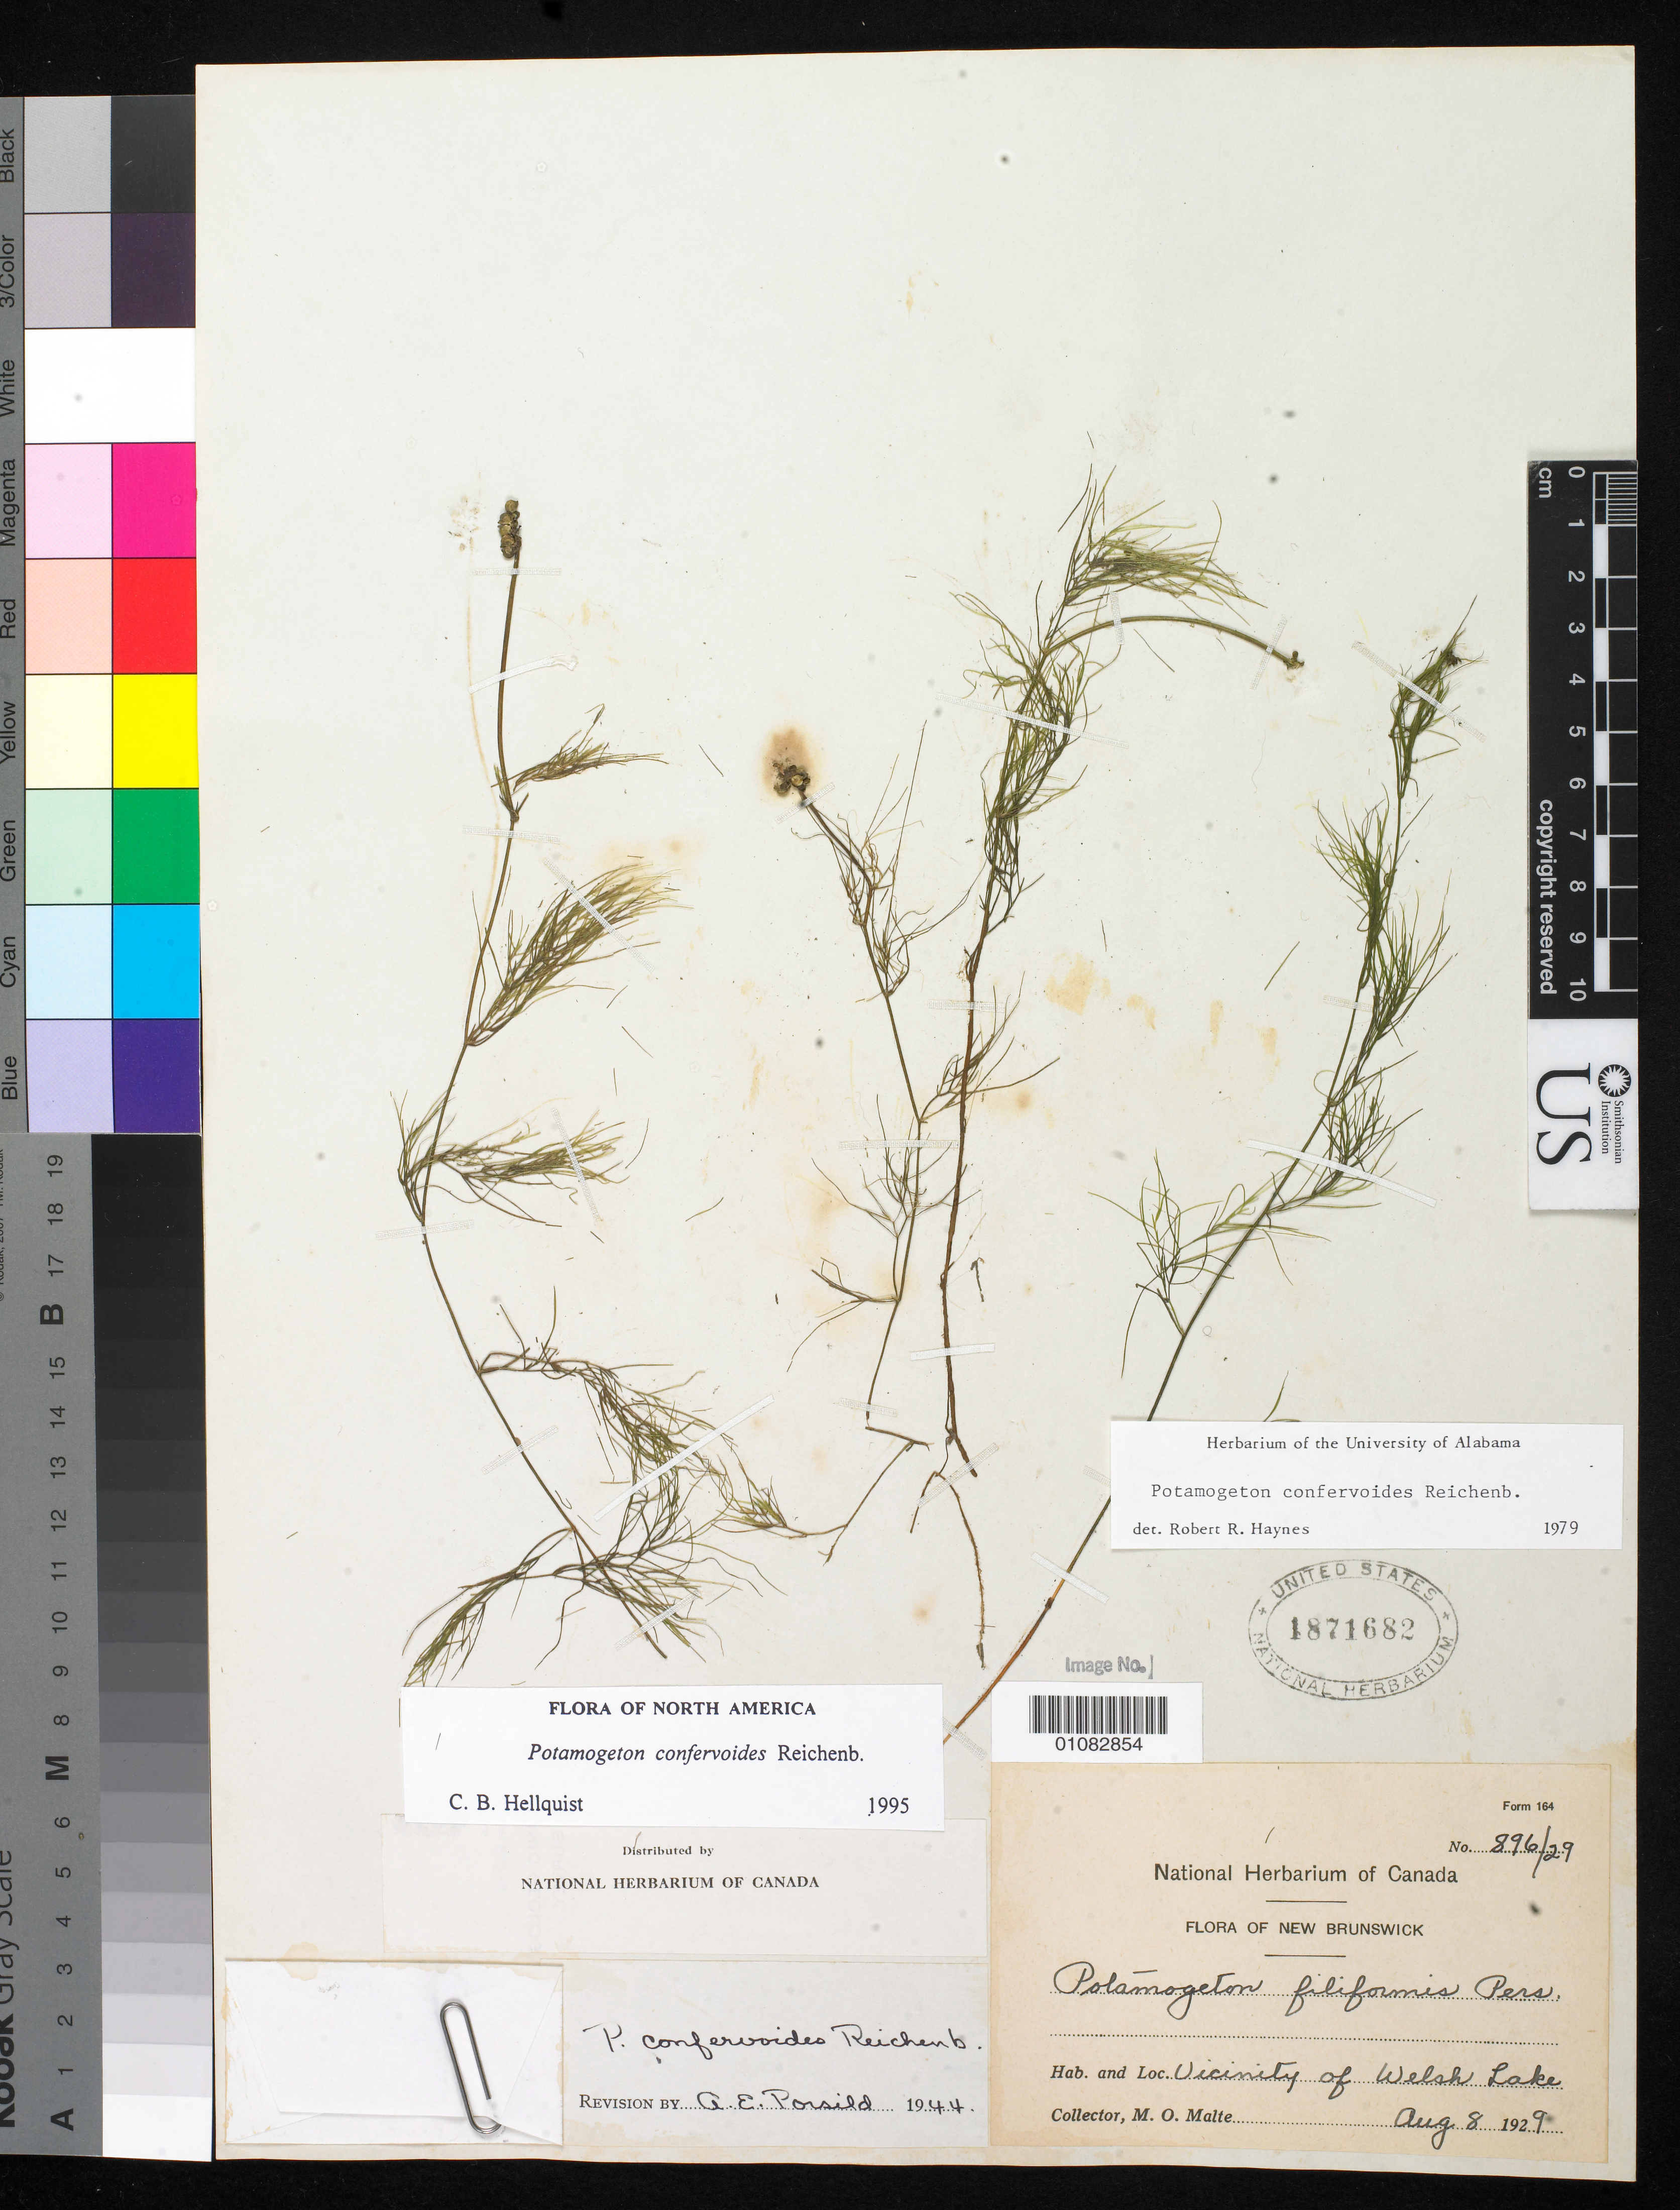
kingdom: Plantae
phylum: Tracheophyta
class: Liliopsida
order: Alismatales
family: Potamogetonaceae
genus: Potamogeton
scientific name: Potamogeton confervoides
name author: Rchb.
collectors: M. O. Malte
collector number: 896/29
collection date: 1929-08-08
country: Canada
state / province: New Brunswick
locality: vicinity of Welsh Lake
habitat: Vicinity of lake.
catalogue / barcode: US 1871682